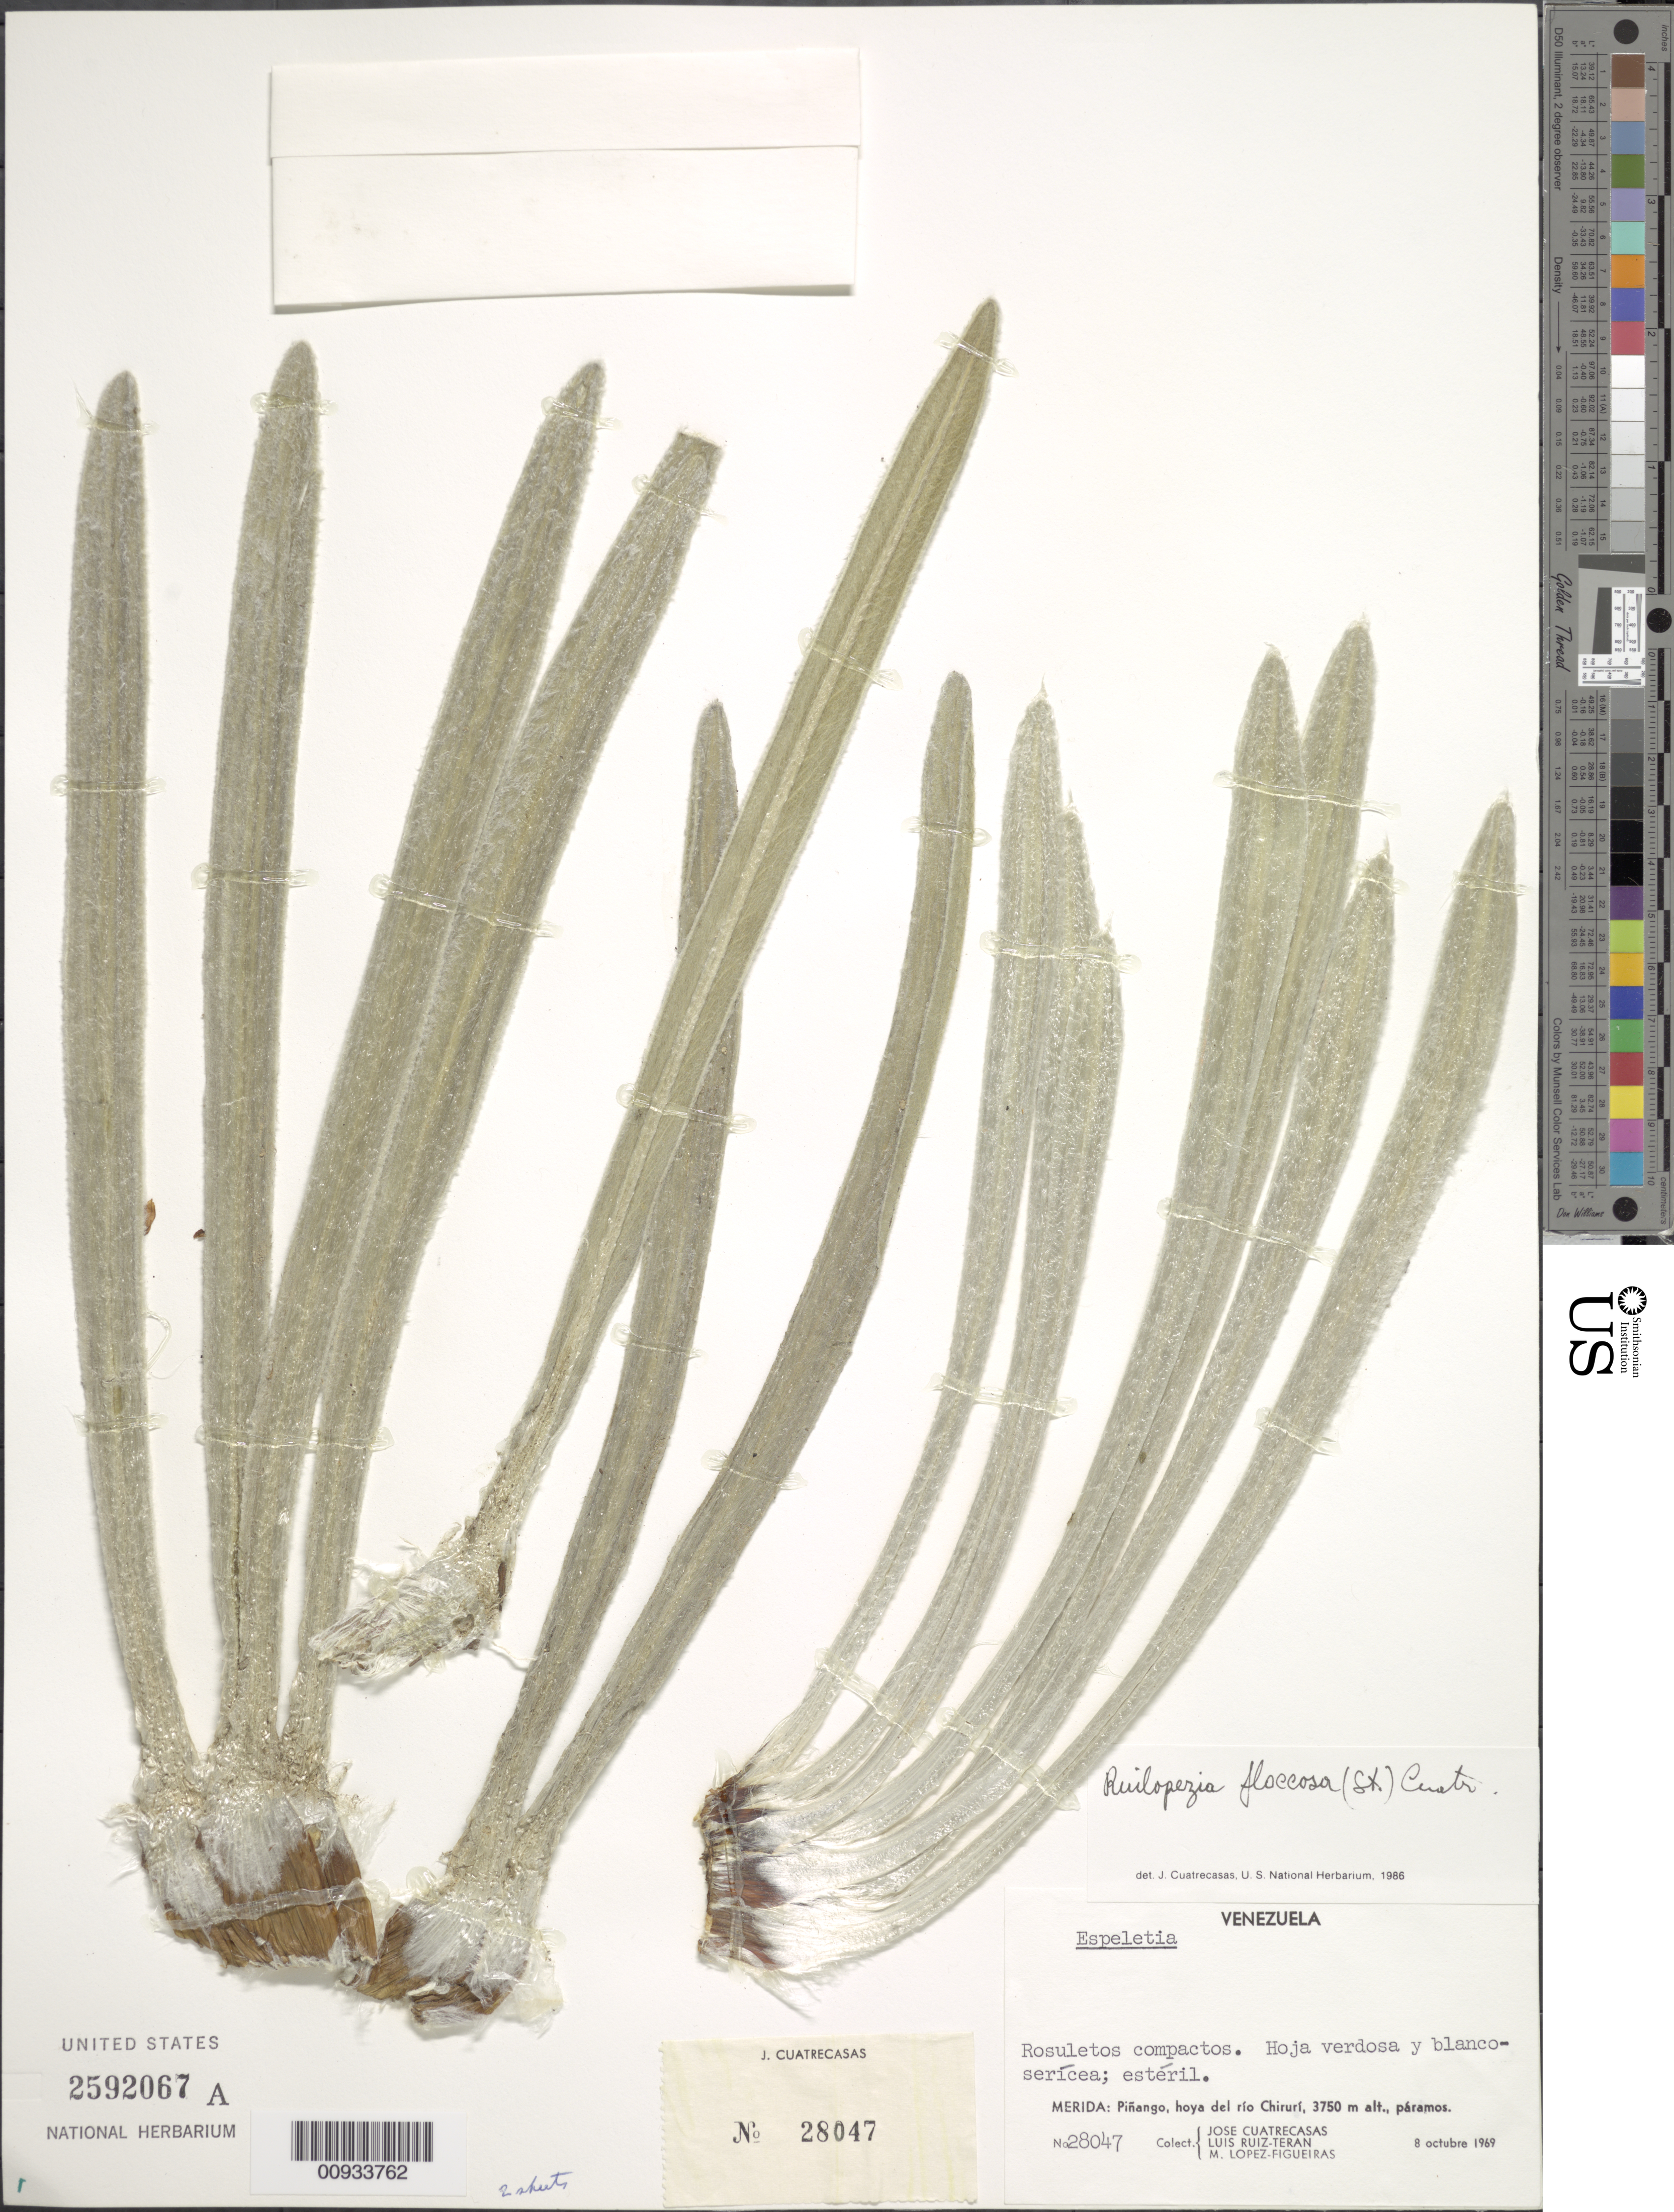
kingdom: Plantae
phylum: Tracheophyta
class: Magnoliopsida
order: Asterales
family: Asteraceae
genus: Ruilopezia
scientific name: Ruilopezia floccosa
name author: (Standl.) Cuatrec.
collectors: J. Cuatrecasas, L. Teran & M. López Figueiras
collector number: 28047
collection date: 1969-10-08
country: Venezuela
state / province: Mérida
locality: Pinango, Hoya del rio Chiruri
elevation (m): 3750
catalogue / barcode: US 2592067A